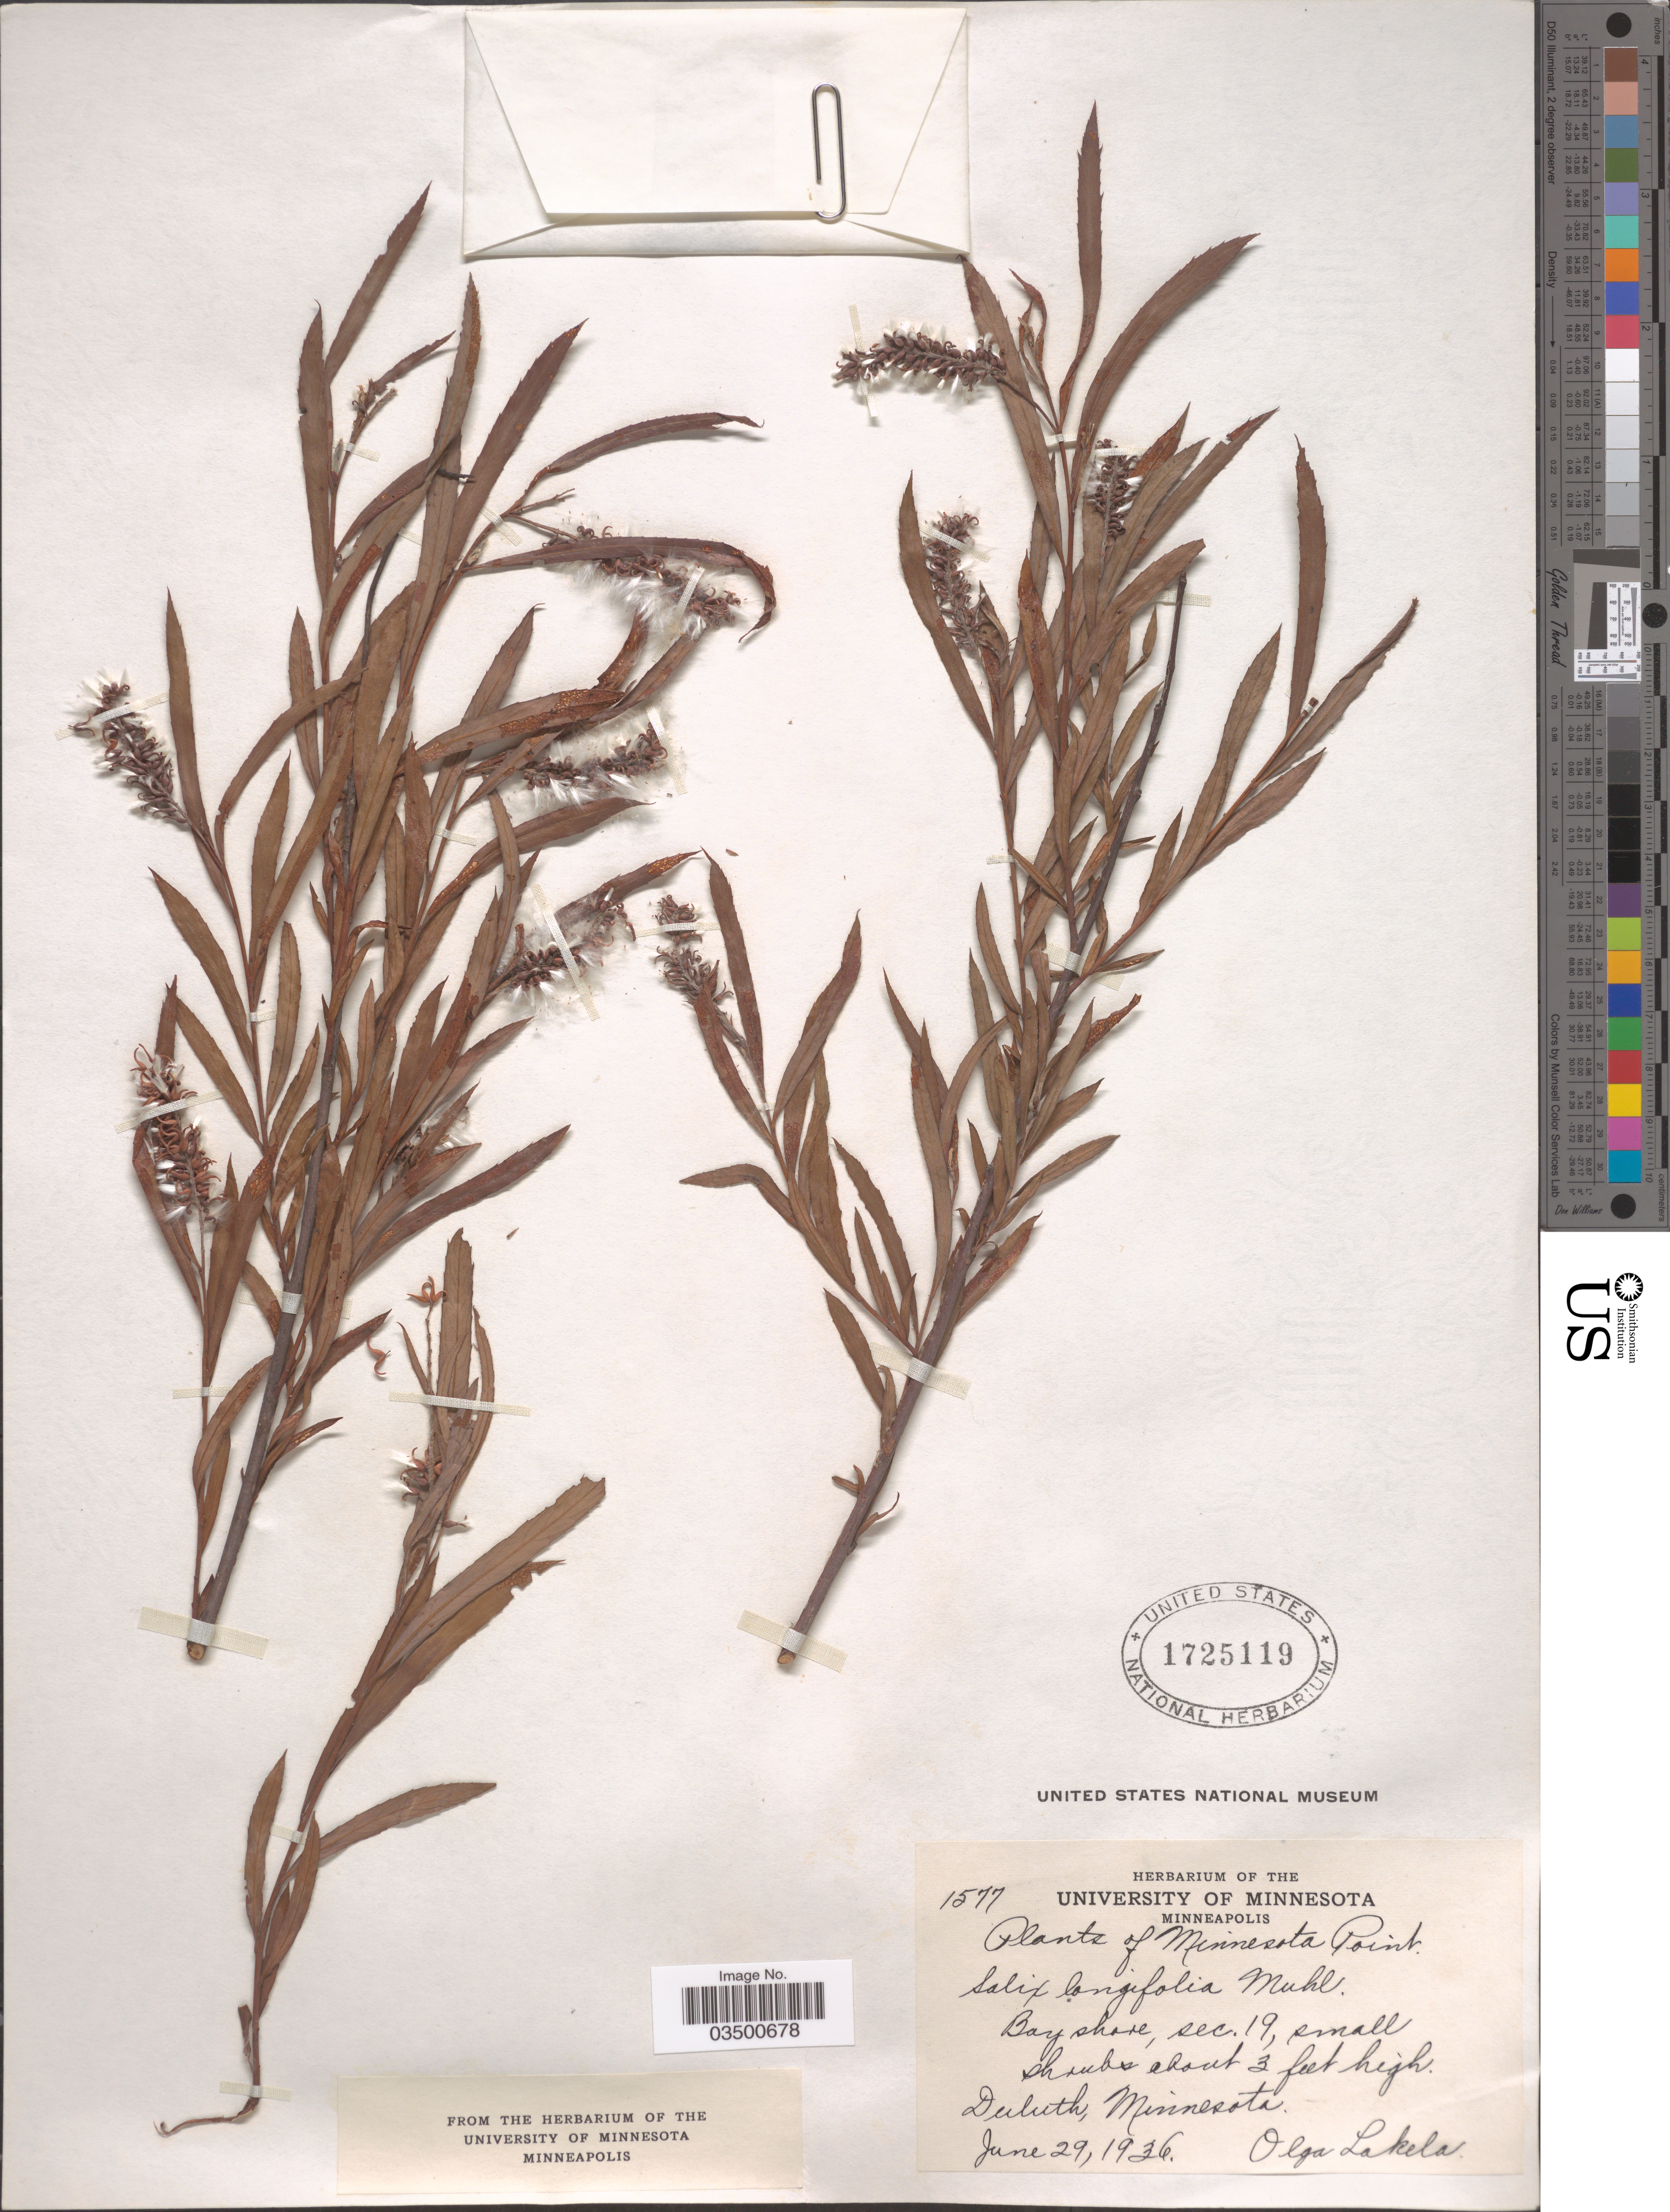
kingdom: Plantae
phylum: Tracheophyta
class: Magnoliopsida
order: Malpighiales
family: Salicaceae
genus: Salix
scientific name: Salix interior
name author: Rowlee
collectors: O. K. Lakela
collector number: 1577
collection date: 1936-06-29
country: United States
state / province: Minnesota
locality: Minnesota Point. Bay shore, sec. 19. Duluth.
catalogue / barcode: US 1725119